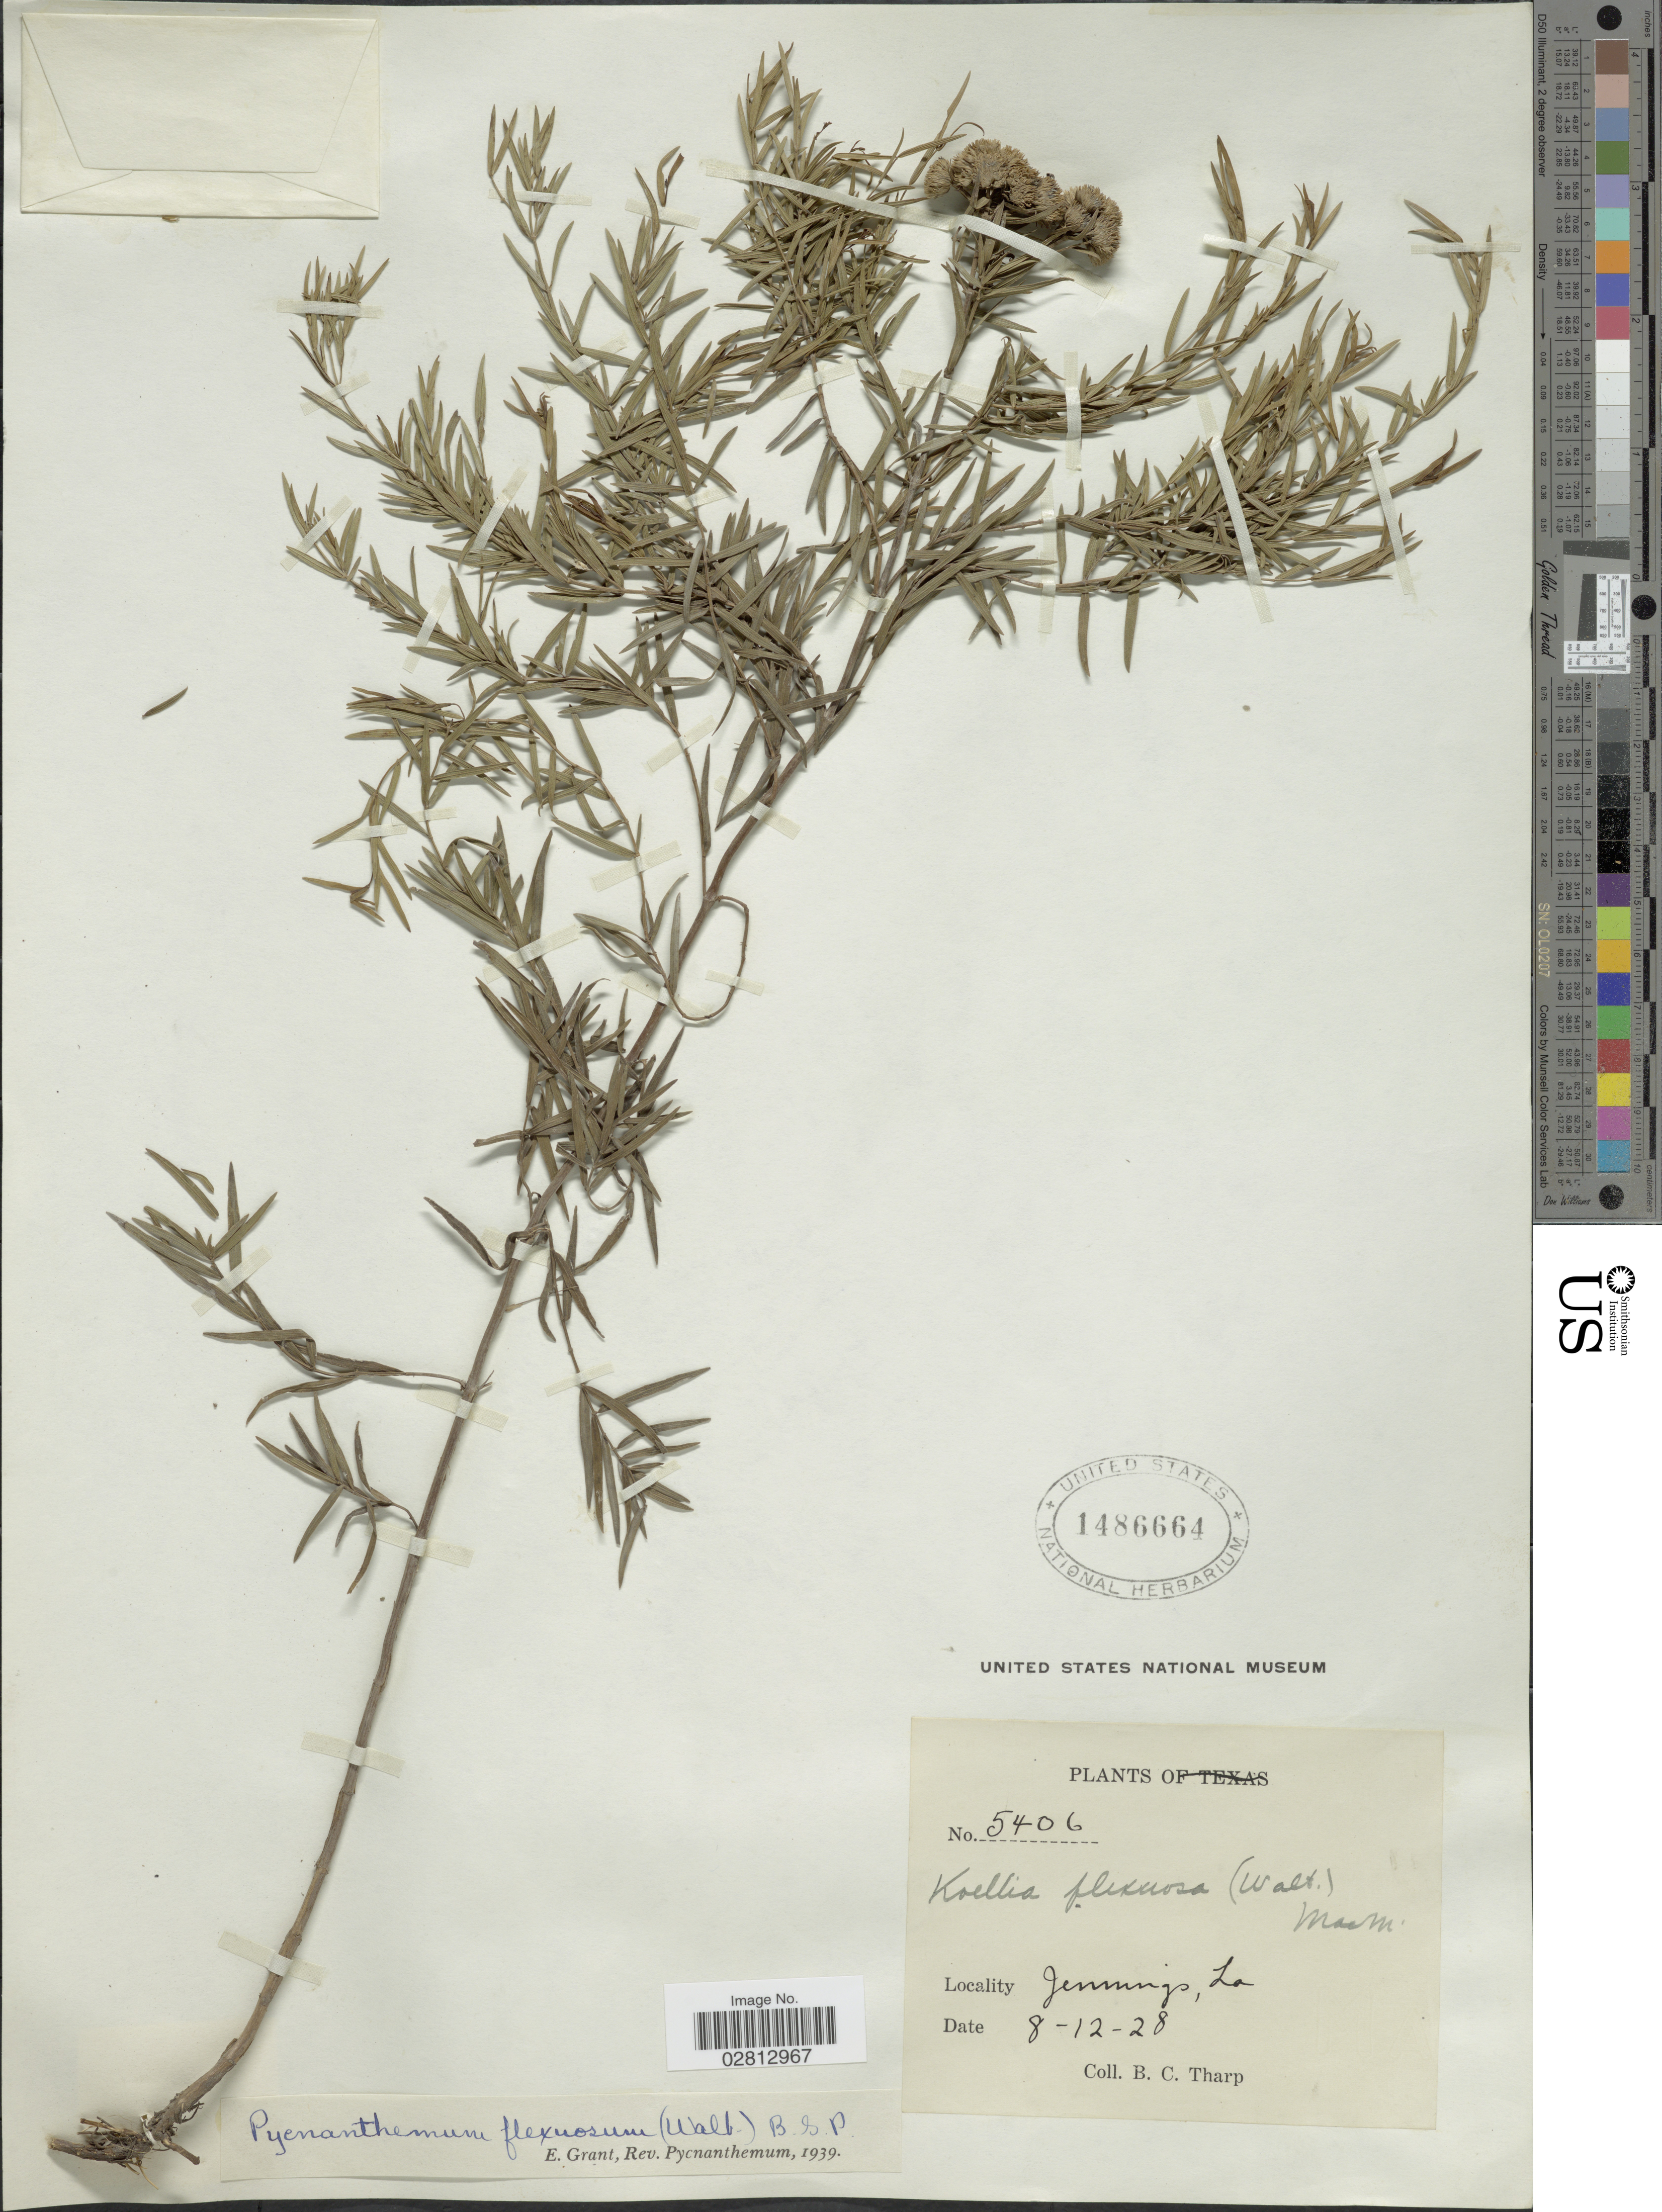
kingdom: Plantae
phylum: Tracheophyta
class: Magnoliopsida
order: Lamiales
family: Lamiaceae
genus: Pycnanthemum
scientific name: Pycnanthemum tenuifolium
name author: Schrad.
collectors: B. C. Tharp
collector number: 5406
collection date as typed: Transcribed d/m/y: 12/8/28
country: United States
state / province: Louisiana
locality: Jennings.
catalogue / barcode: US 1486664